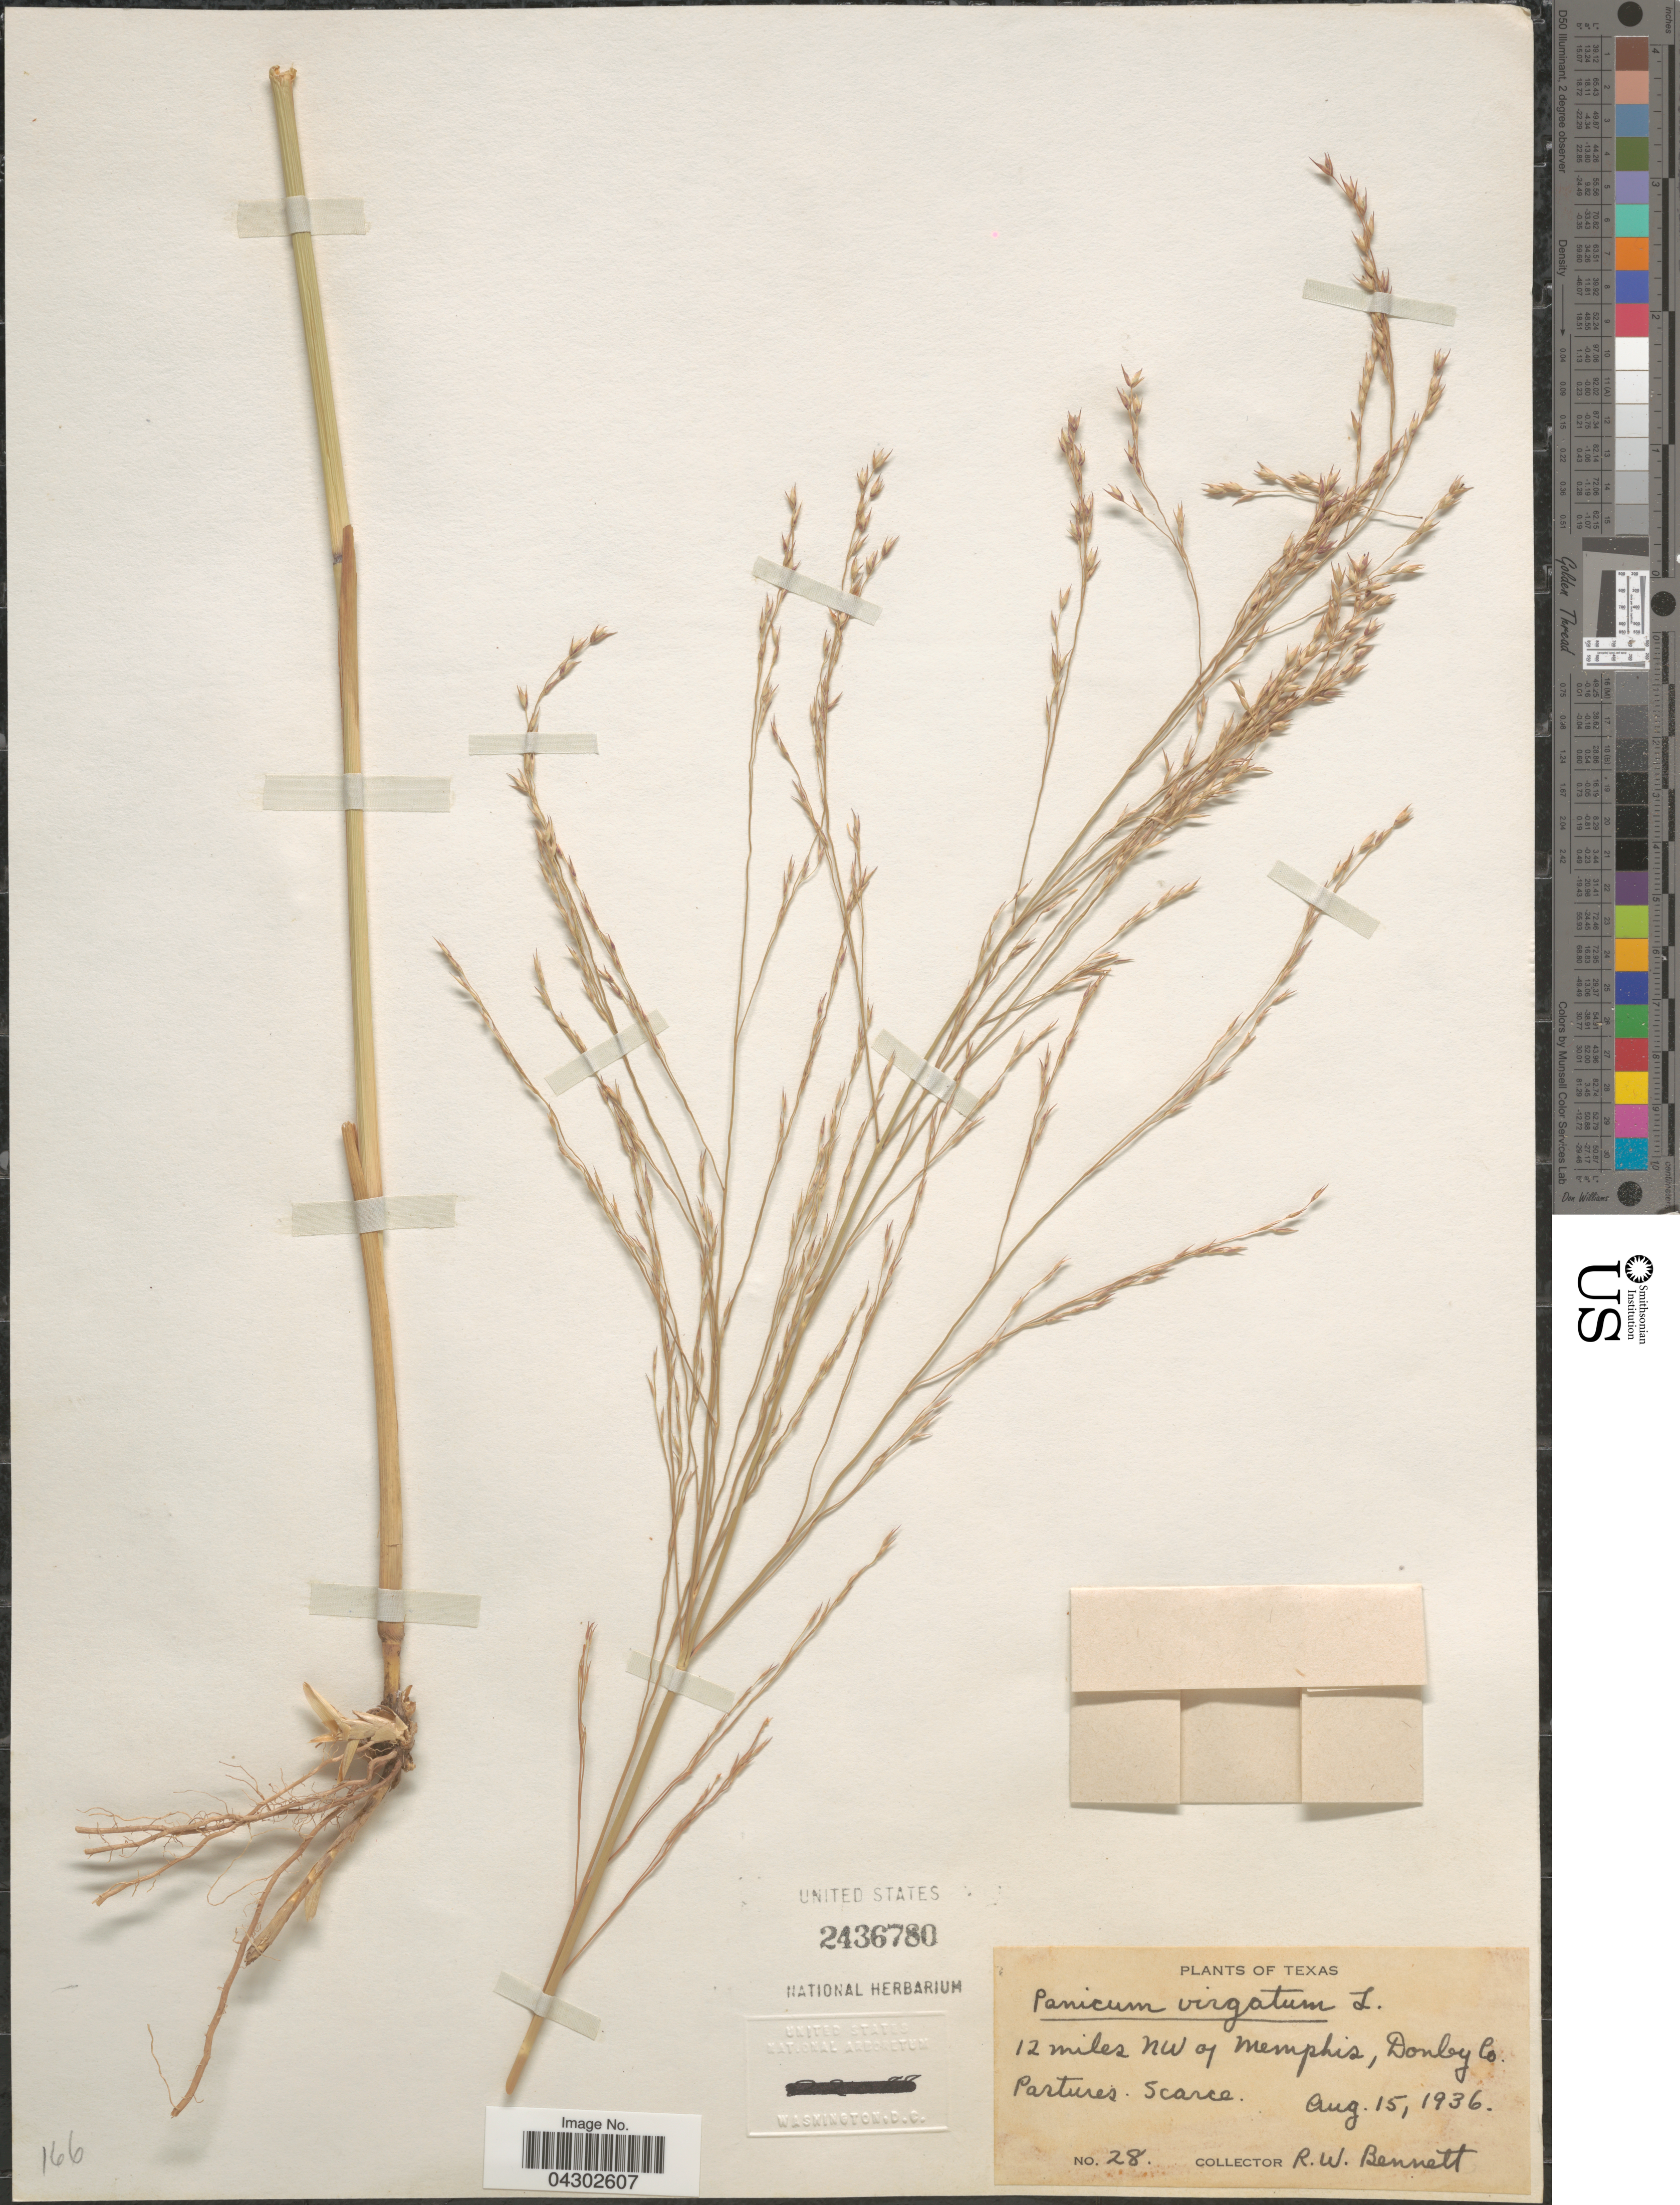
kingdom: Plantae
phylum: Tracheophyta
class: Liliopsida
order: Poales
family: Poaceae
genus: Panicum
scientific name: Panicum virgatum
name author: L.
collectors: R. W. Bennett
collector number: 28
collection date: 1936-08-15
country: United States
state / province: Texas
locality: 12 miles NW of Memphis, Donby Co.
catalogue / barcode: US 2436780